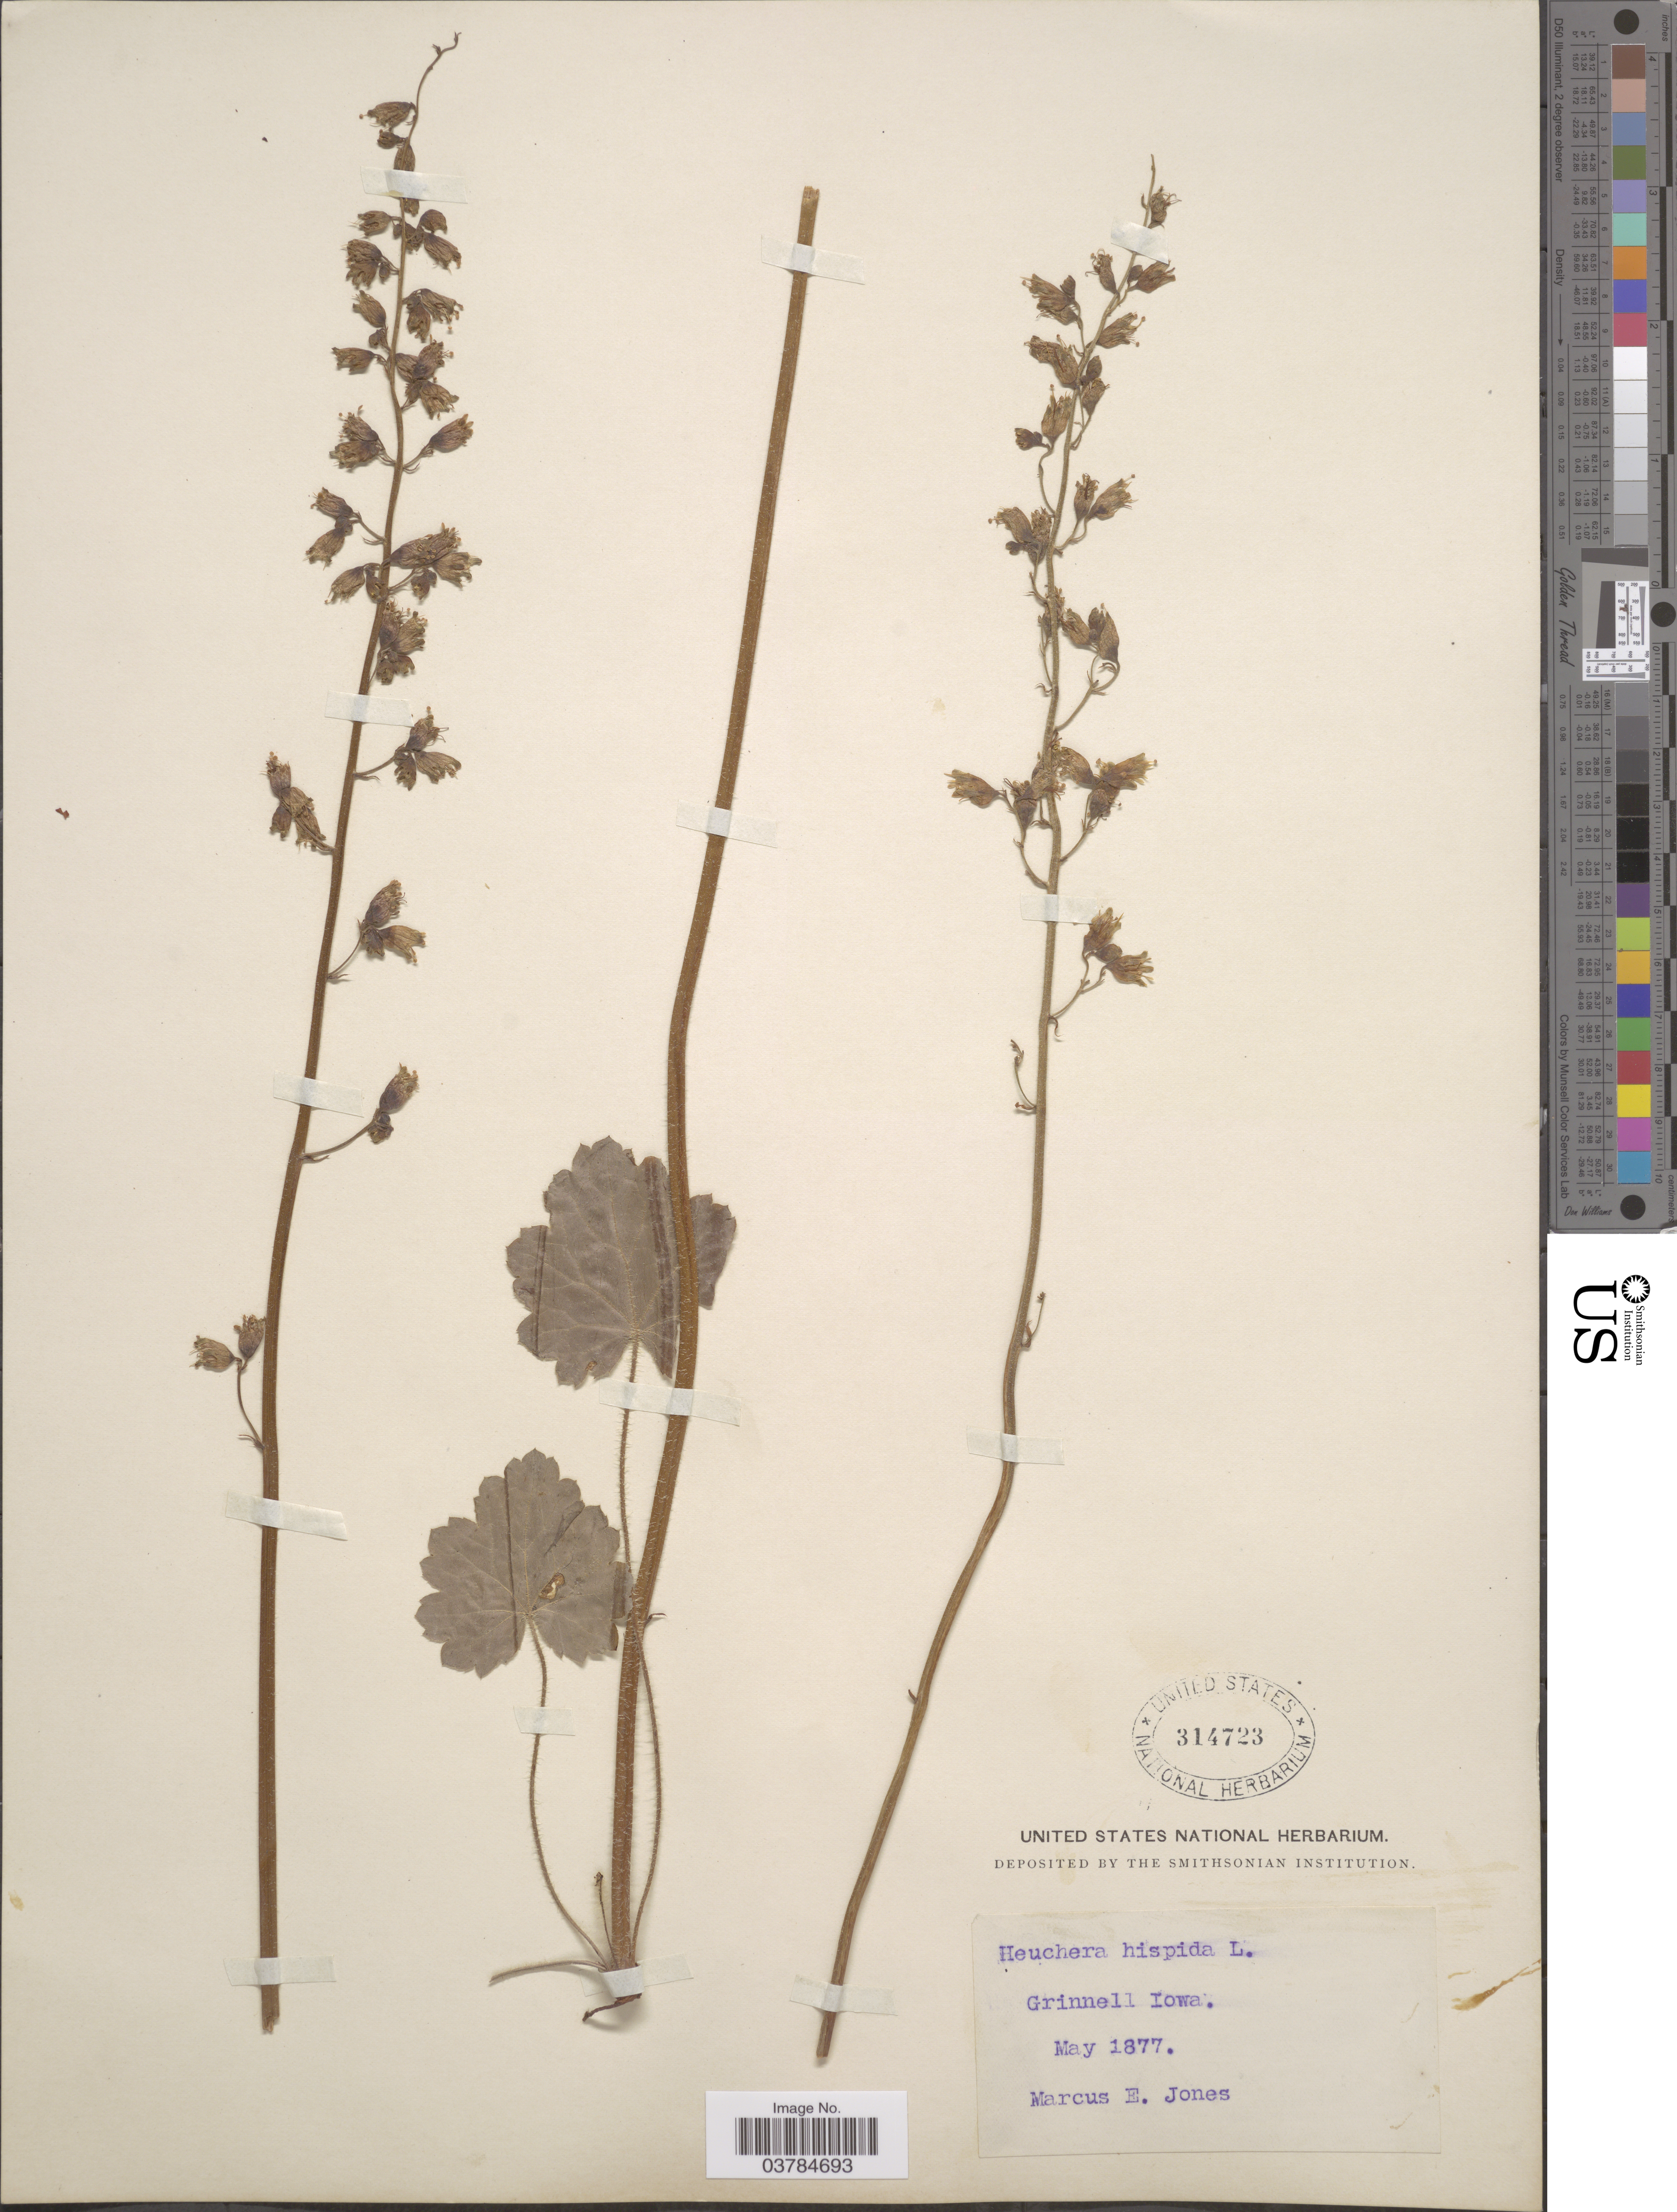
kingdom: Plantae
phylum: Tracheophyta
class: Magnoliopsida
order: Saxifragales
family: Saxifragaceae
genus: Heuchera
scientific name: Heuchera hispida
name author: Pursh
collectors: M. E. Jones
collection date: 1877-05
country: United States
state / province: Iowa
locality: Grinnell.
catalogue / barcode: US 314723